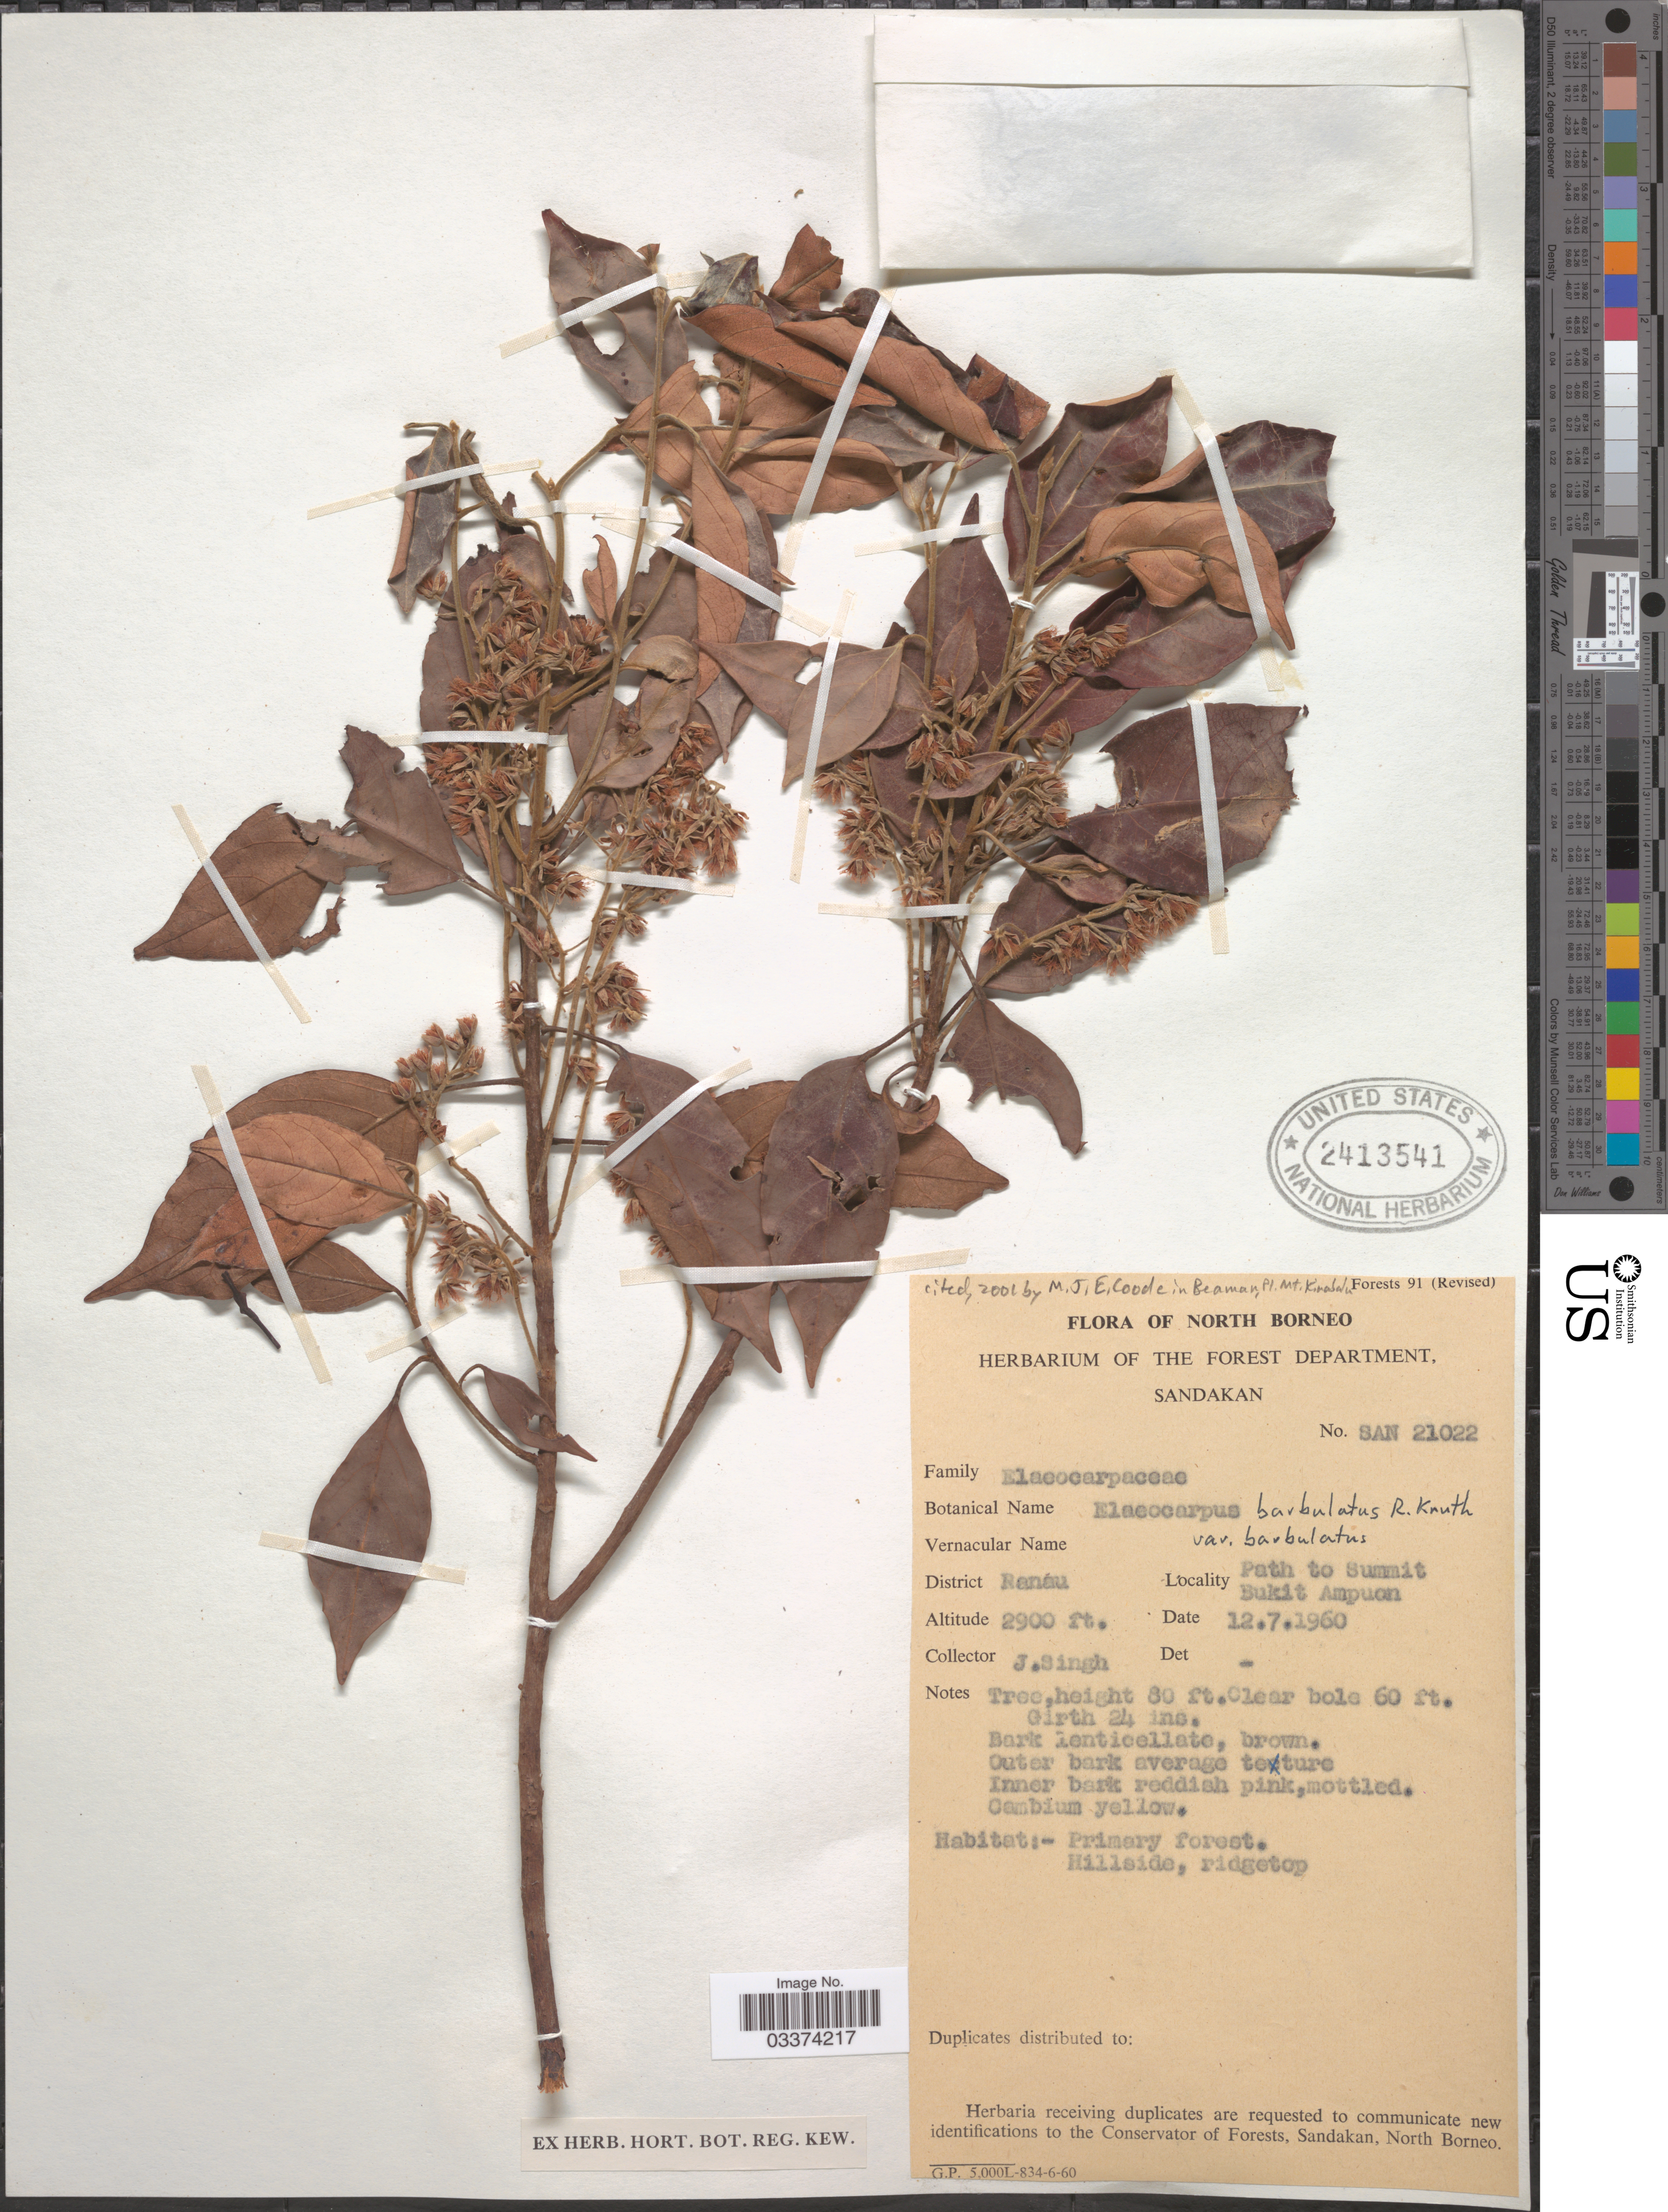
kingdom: Plantae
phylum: Tracheophyta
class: Magnoliopsida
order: Oxalidales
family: Elaeocarpaceae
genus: Elaeocarpus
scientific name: Elaeocarpus barbulatus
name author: Knuth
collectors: J. Singh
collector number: SAN 21022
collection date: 1960-07-12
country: Malaysia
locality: North Borneo. District Ranau. Path to Summit Bukit Ampuon.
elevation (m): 884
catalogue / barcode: US 2413541